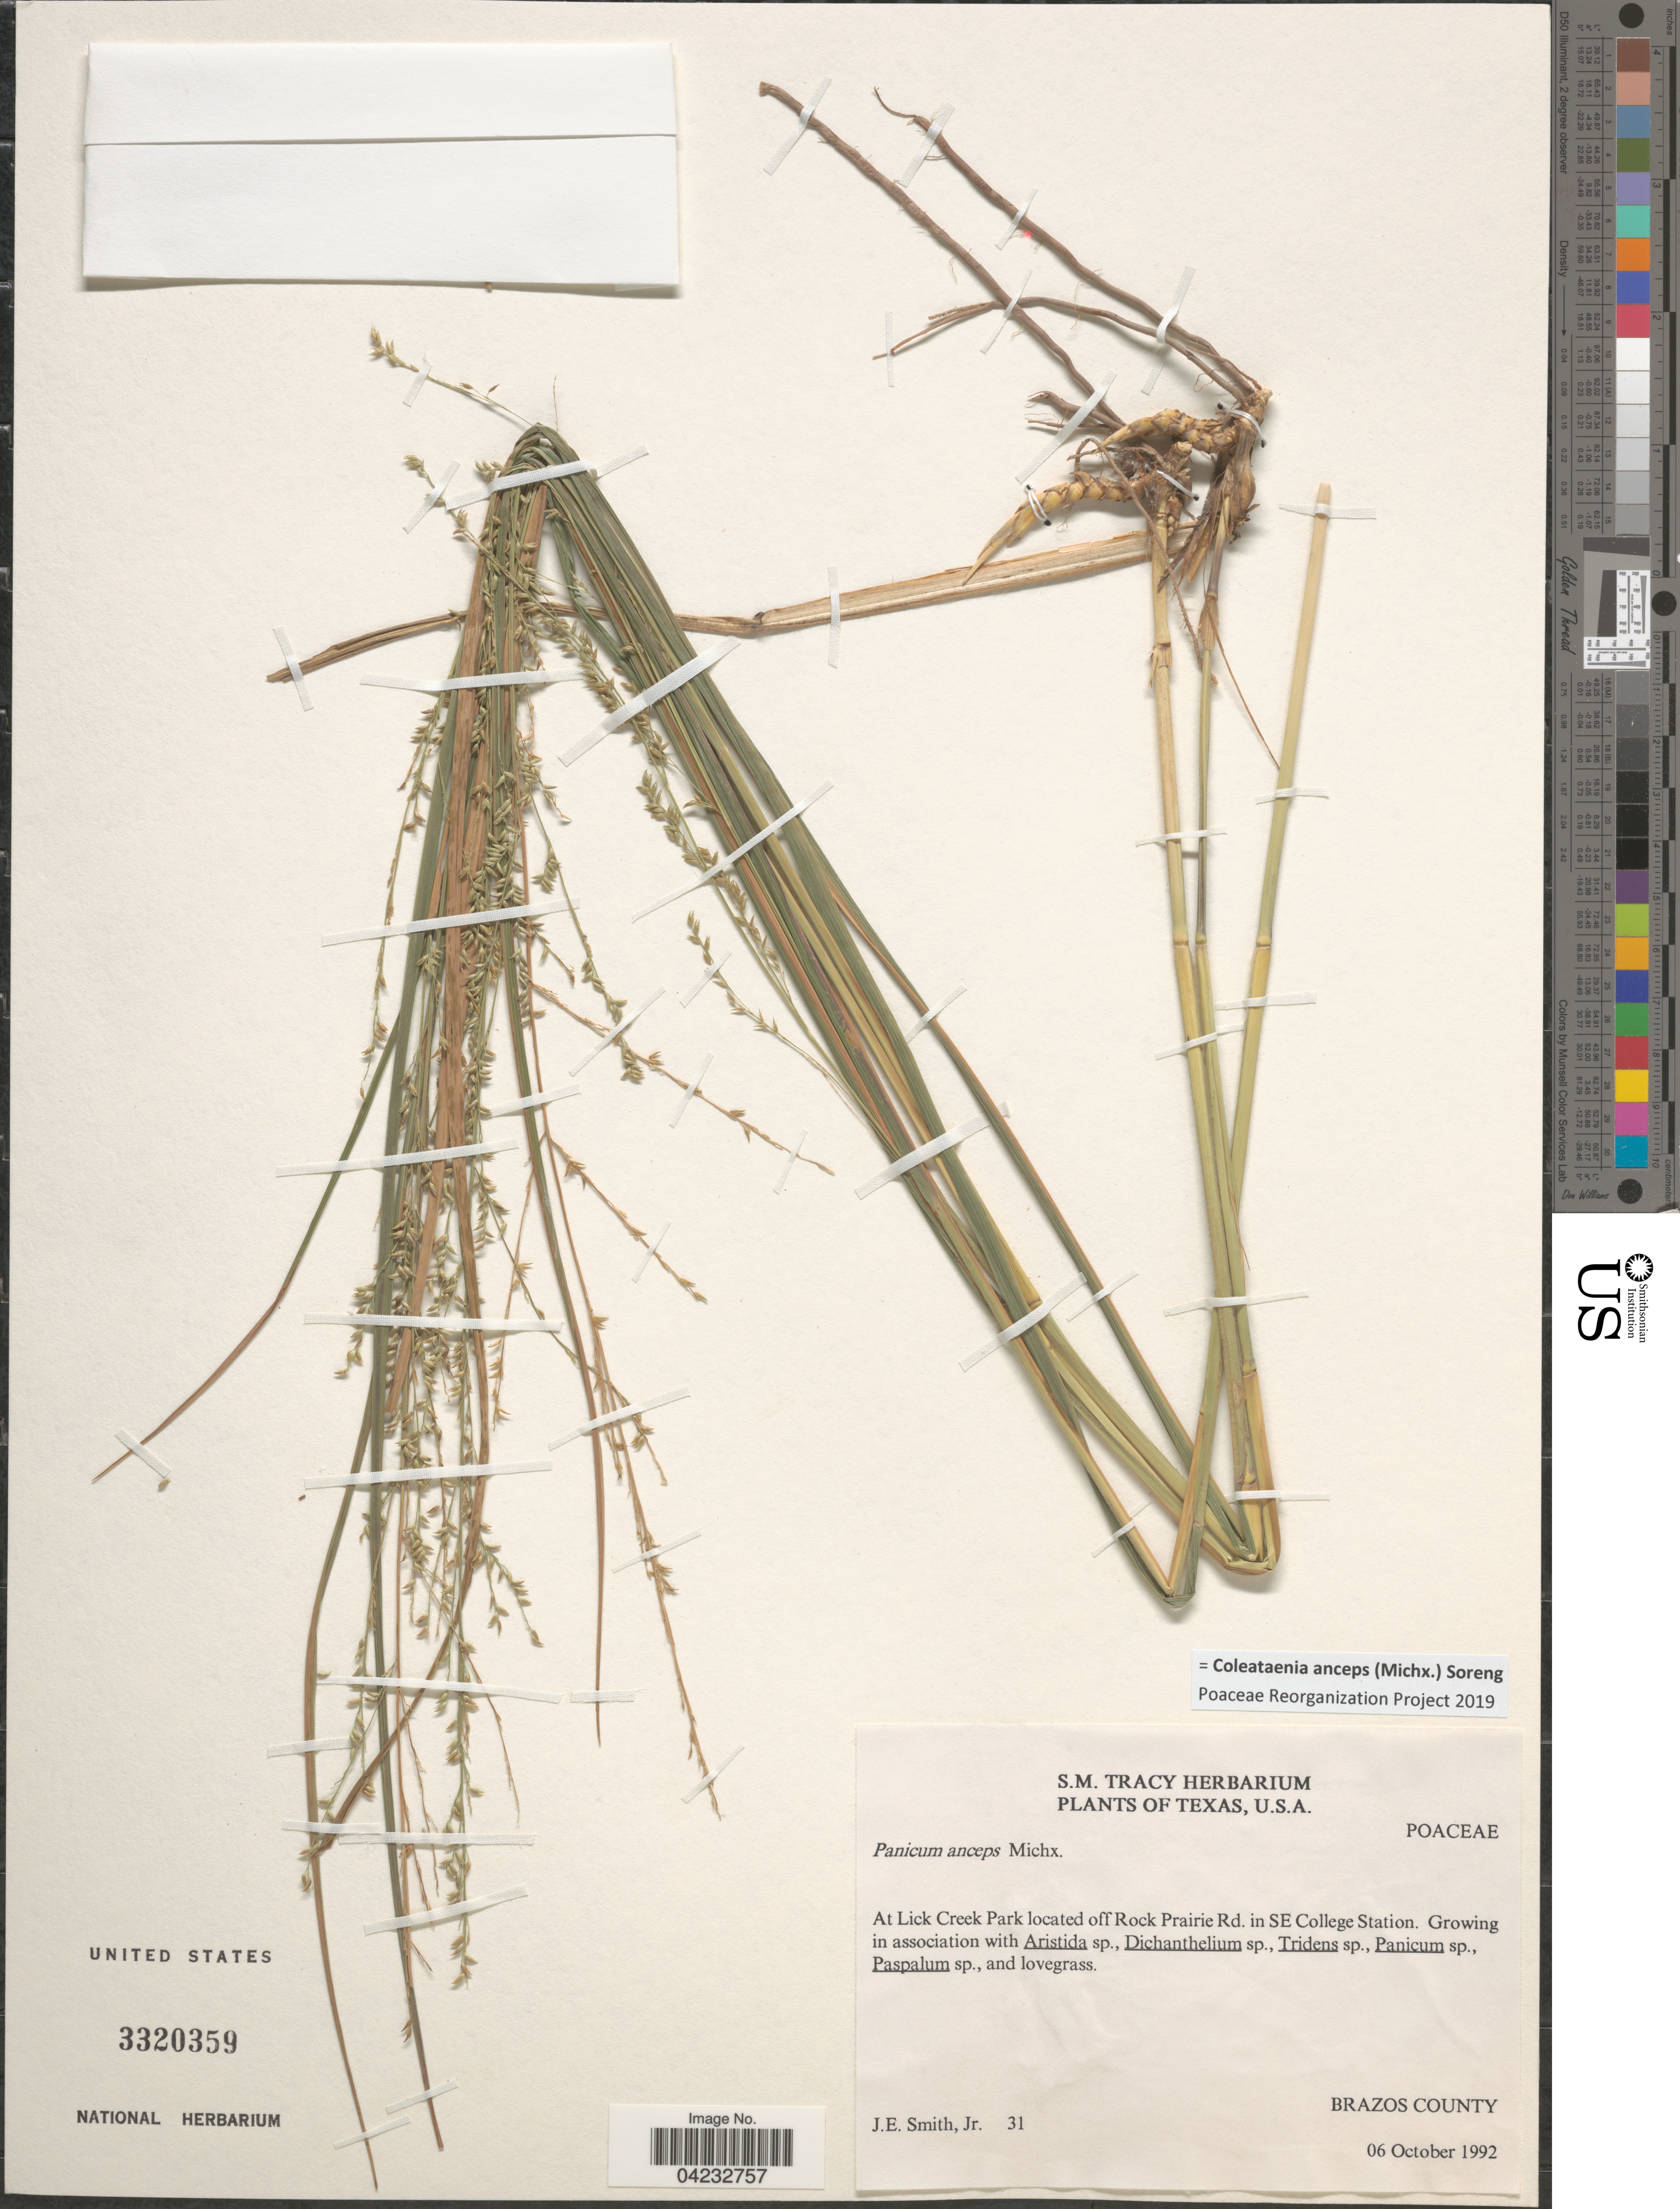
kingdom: Plantae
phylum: Tracheophyta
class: Liliopsida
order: Poales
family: Poaceae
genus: Coleataenia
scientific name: Coleataenia anceps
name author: (Michx.) Soreng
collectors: J. Smith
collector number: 31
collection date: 1992-10-06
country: United States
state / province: Texas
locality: At Lick Creek Park located off Rock Prairie Rd. in SE College Station. Brazos County.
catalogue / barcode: US 3320359